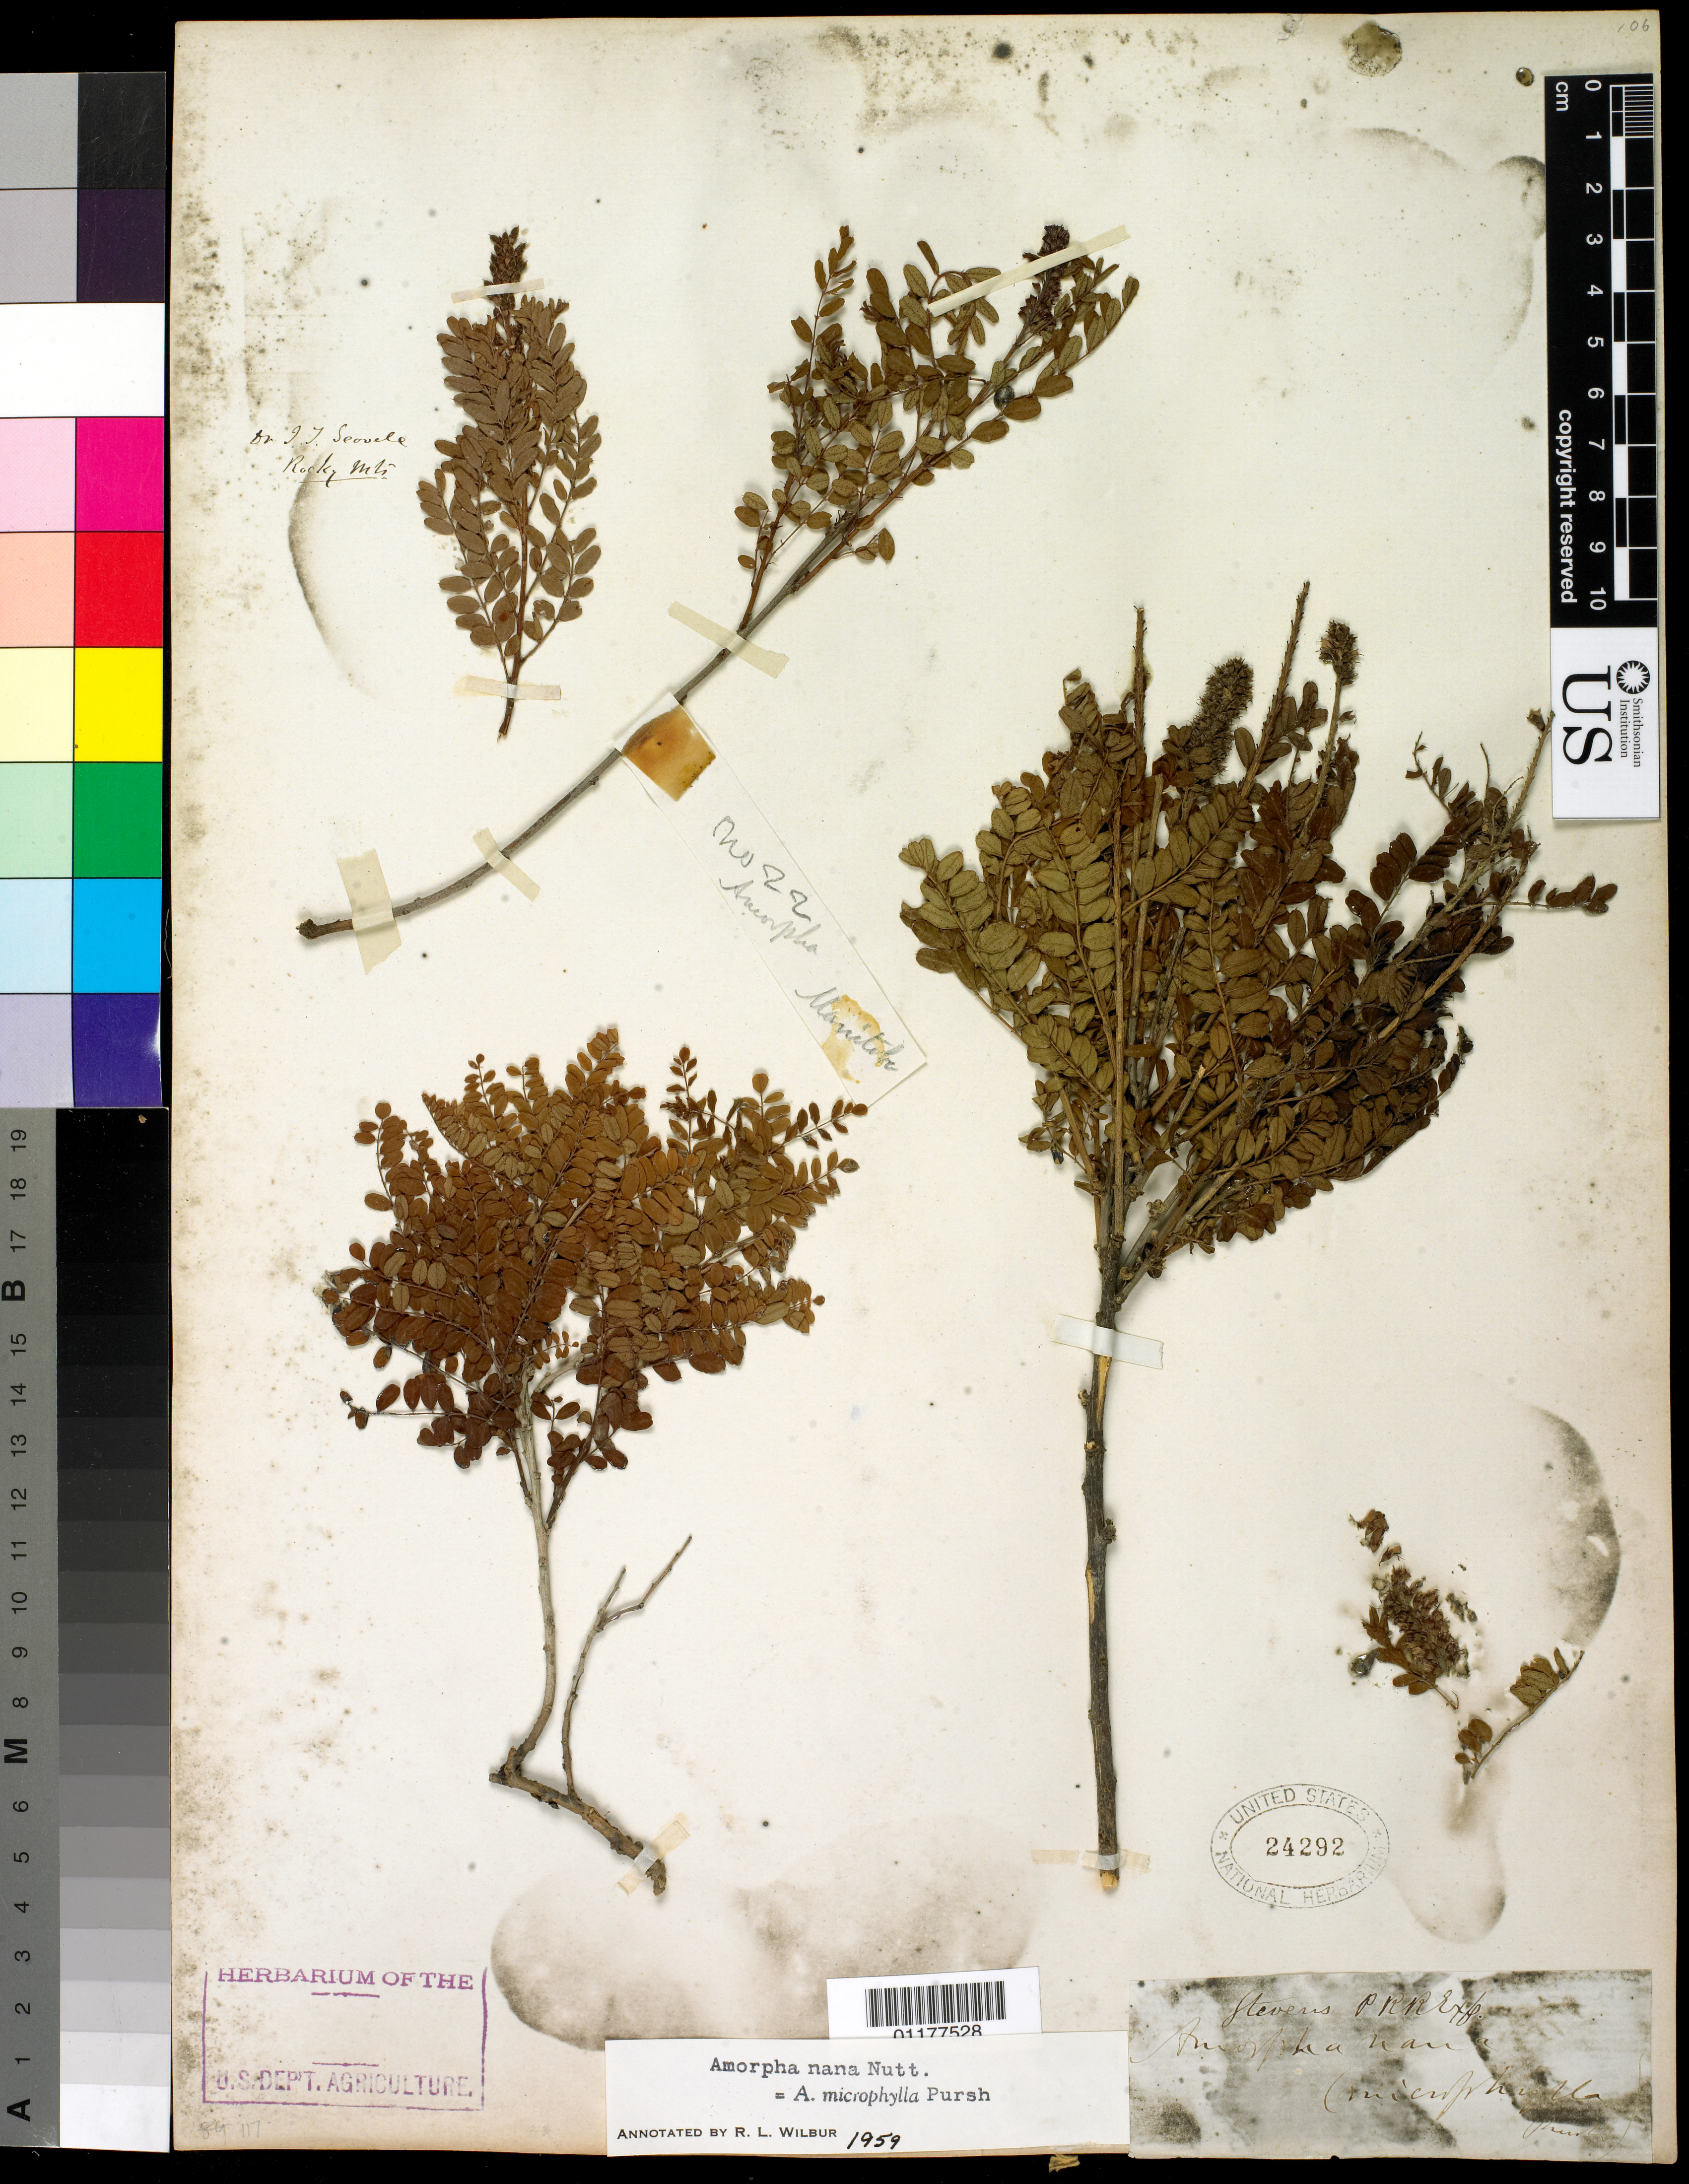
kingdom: Plantae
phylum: Tracheophyta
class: Magnoliopsida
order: Fabales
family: Fabaceae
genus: Amorpha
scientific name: Amorpha nana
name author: C. Fraser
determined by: Wilbur, R. L.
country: Canada / United States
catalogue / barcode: US 24292